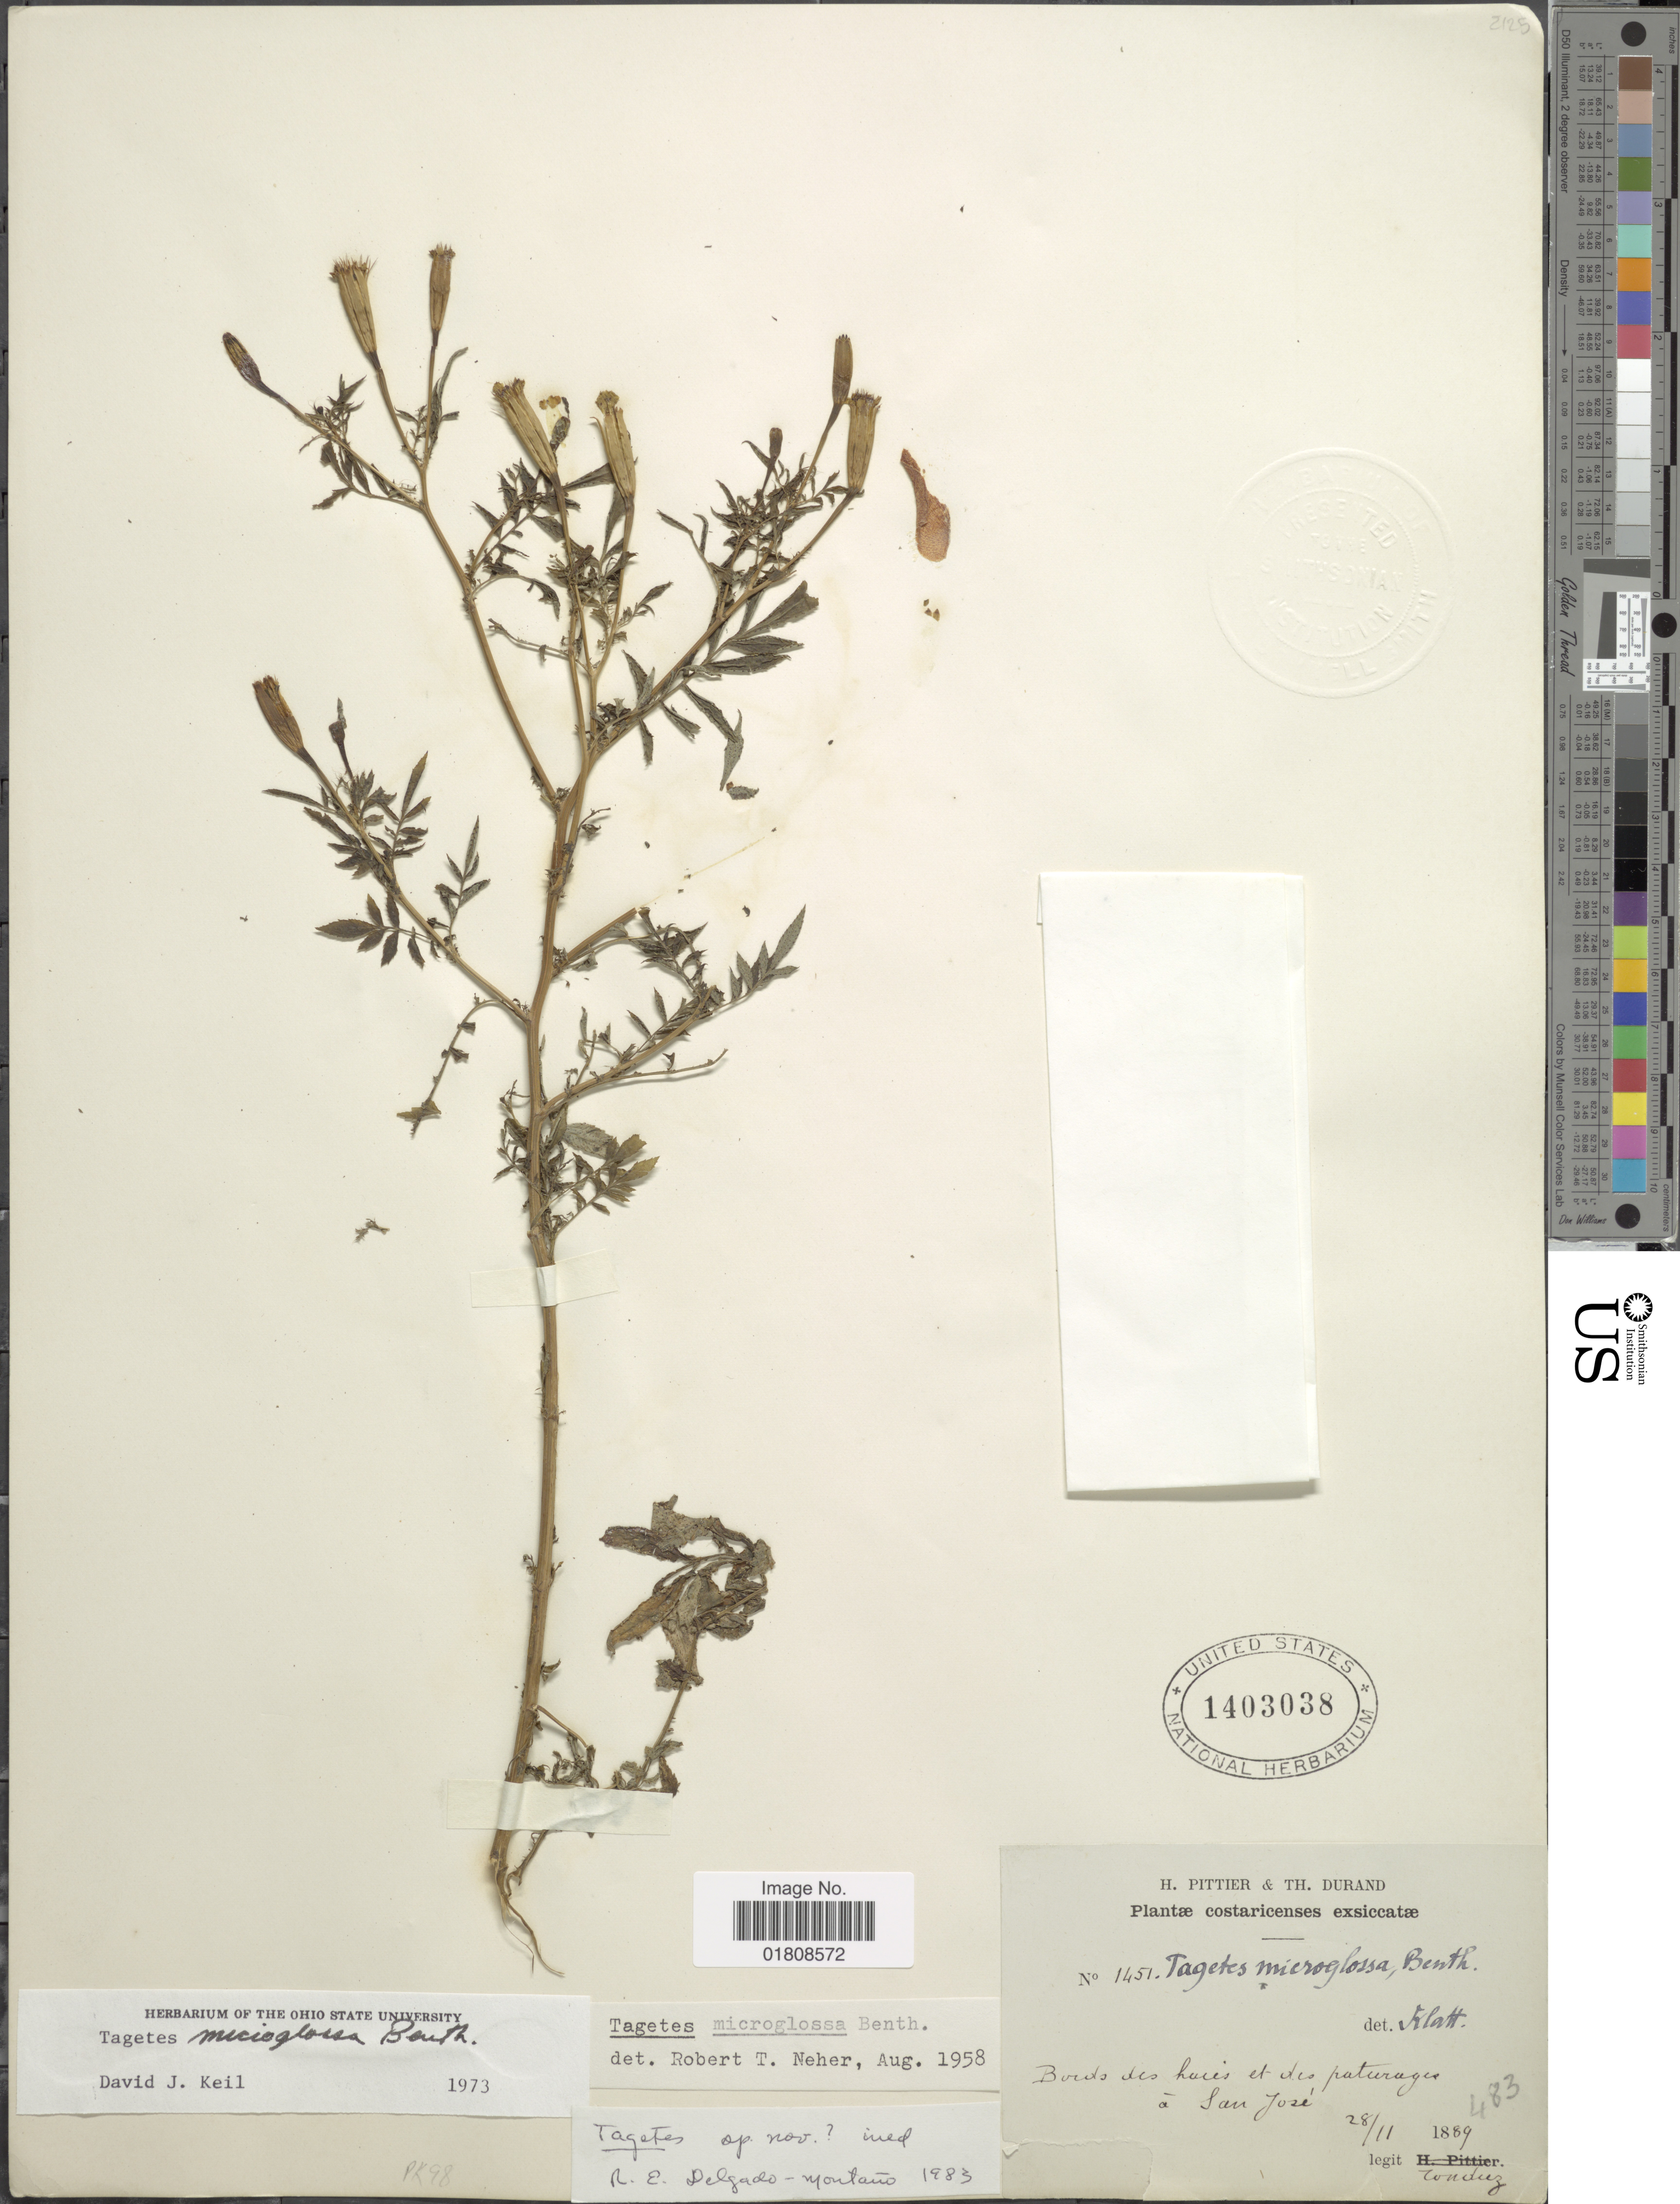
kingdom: Plantae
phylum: Tracheophyta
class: Magnoliopsida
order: Asterales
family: Asteraceae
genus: Tagetes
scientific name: Tagetes sp.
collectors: A. Tonduz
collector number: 1451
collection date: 1889-11-28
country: Costa Rica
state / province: San José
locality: Bords des haies et des pâturages a San José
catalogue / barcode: US 1403038